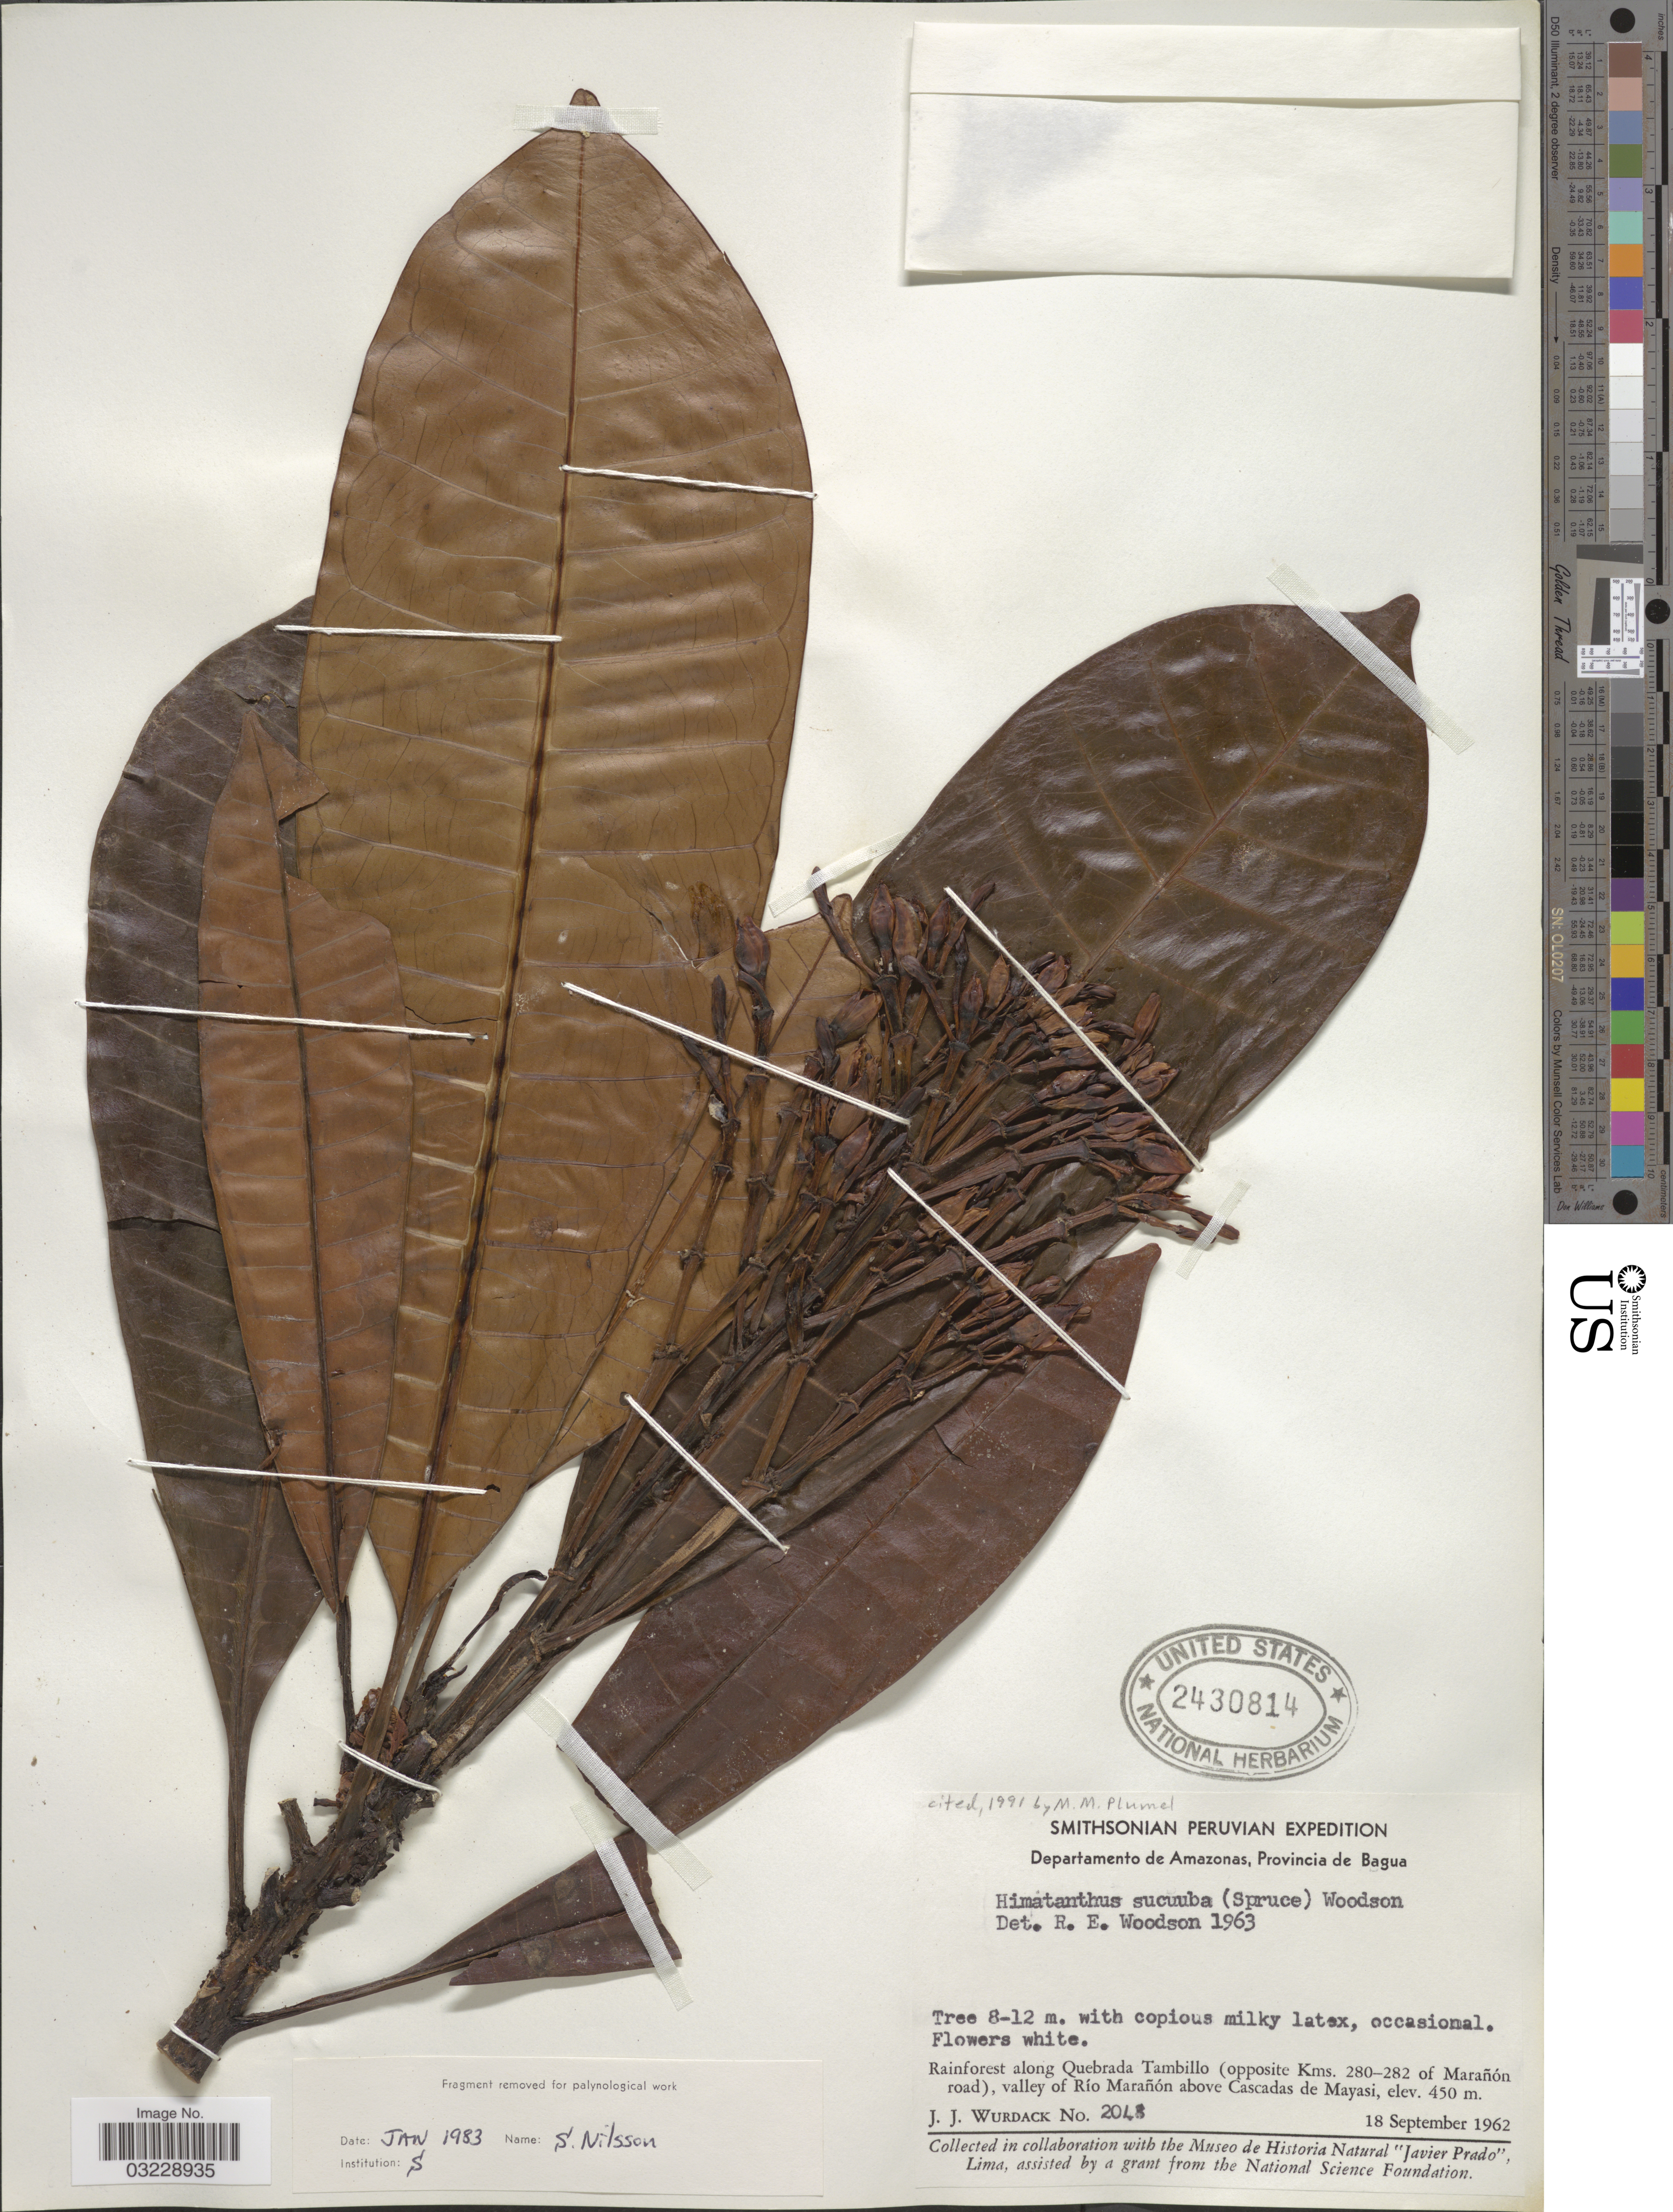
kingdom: Plantae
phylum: Tracheophyta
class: Magnoliopsida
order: Gentianales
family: Apocynaceae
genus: Himatanthus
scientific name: Himatanthus sucuuba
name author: (Spruce) Woodson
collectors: J. J. Wurdack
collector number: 2048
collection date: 1962-09-18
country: Peru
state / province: Amazonas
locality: Departamento de Amazonas, Provincia de Bagua. Rainforest along Quebrada Tambillo (opposite Kms. 280-282 of Marañón road), valley of Río Marañón above Cascadas de Mayasi.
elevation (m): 450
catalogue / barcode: US 2430814